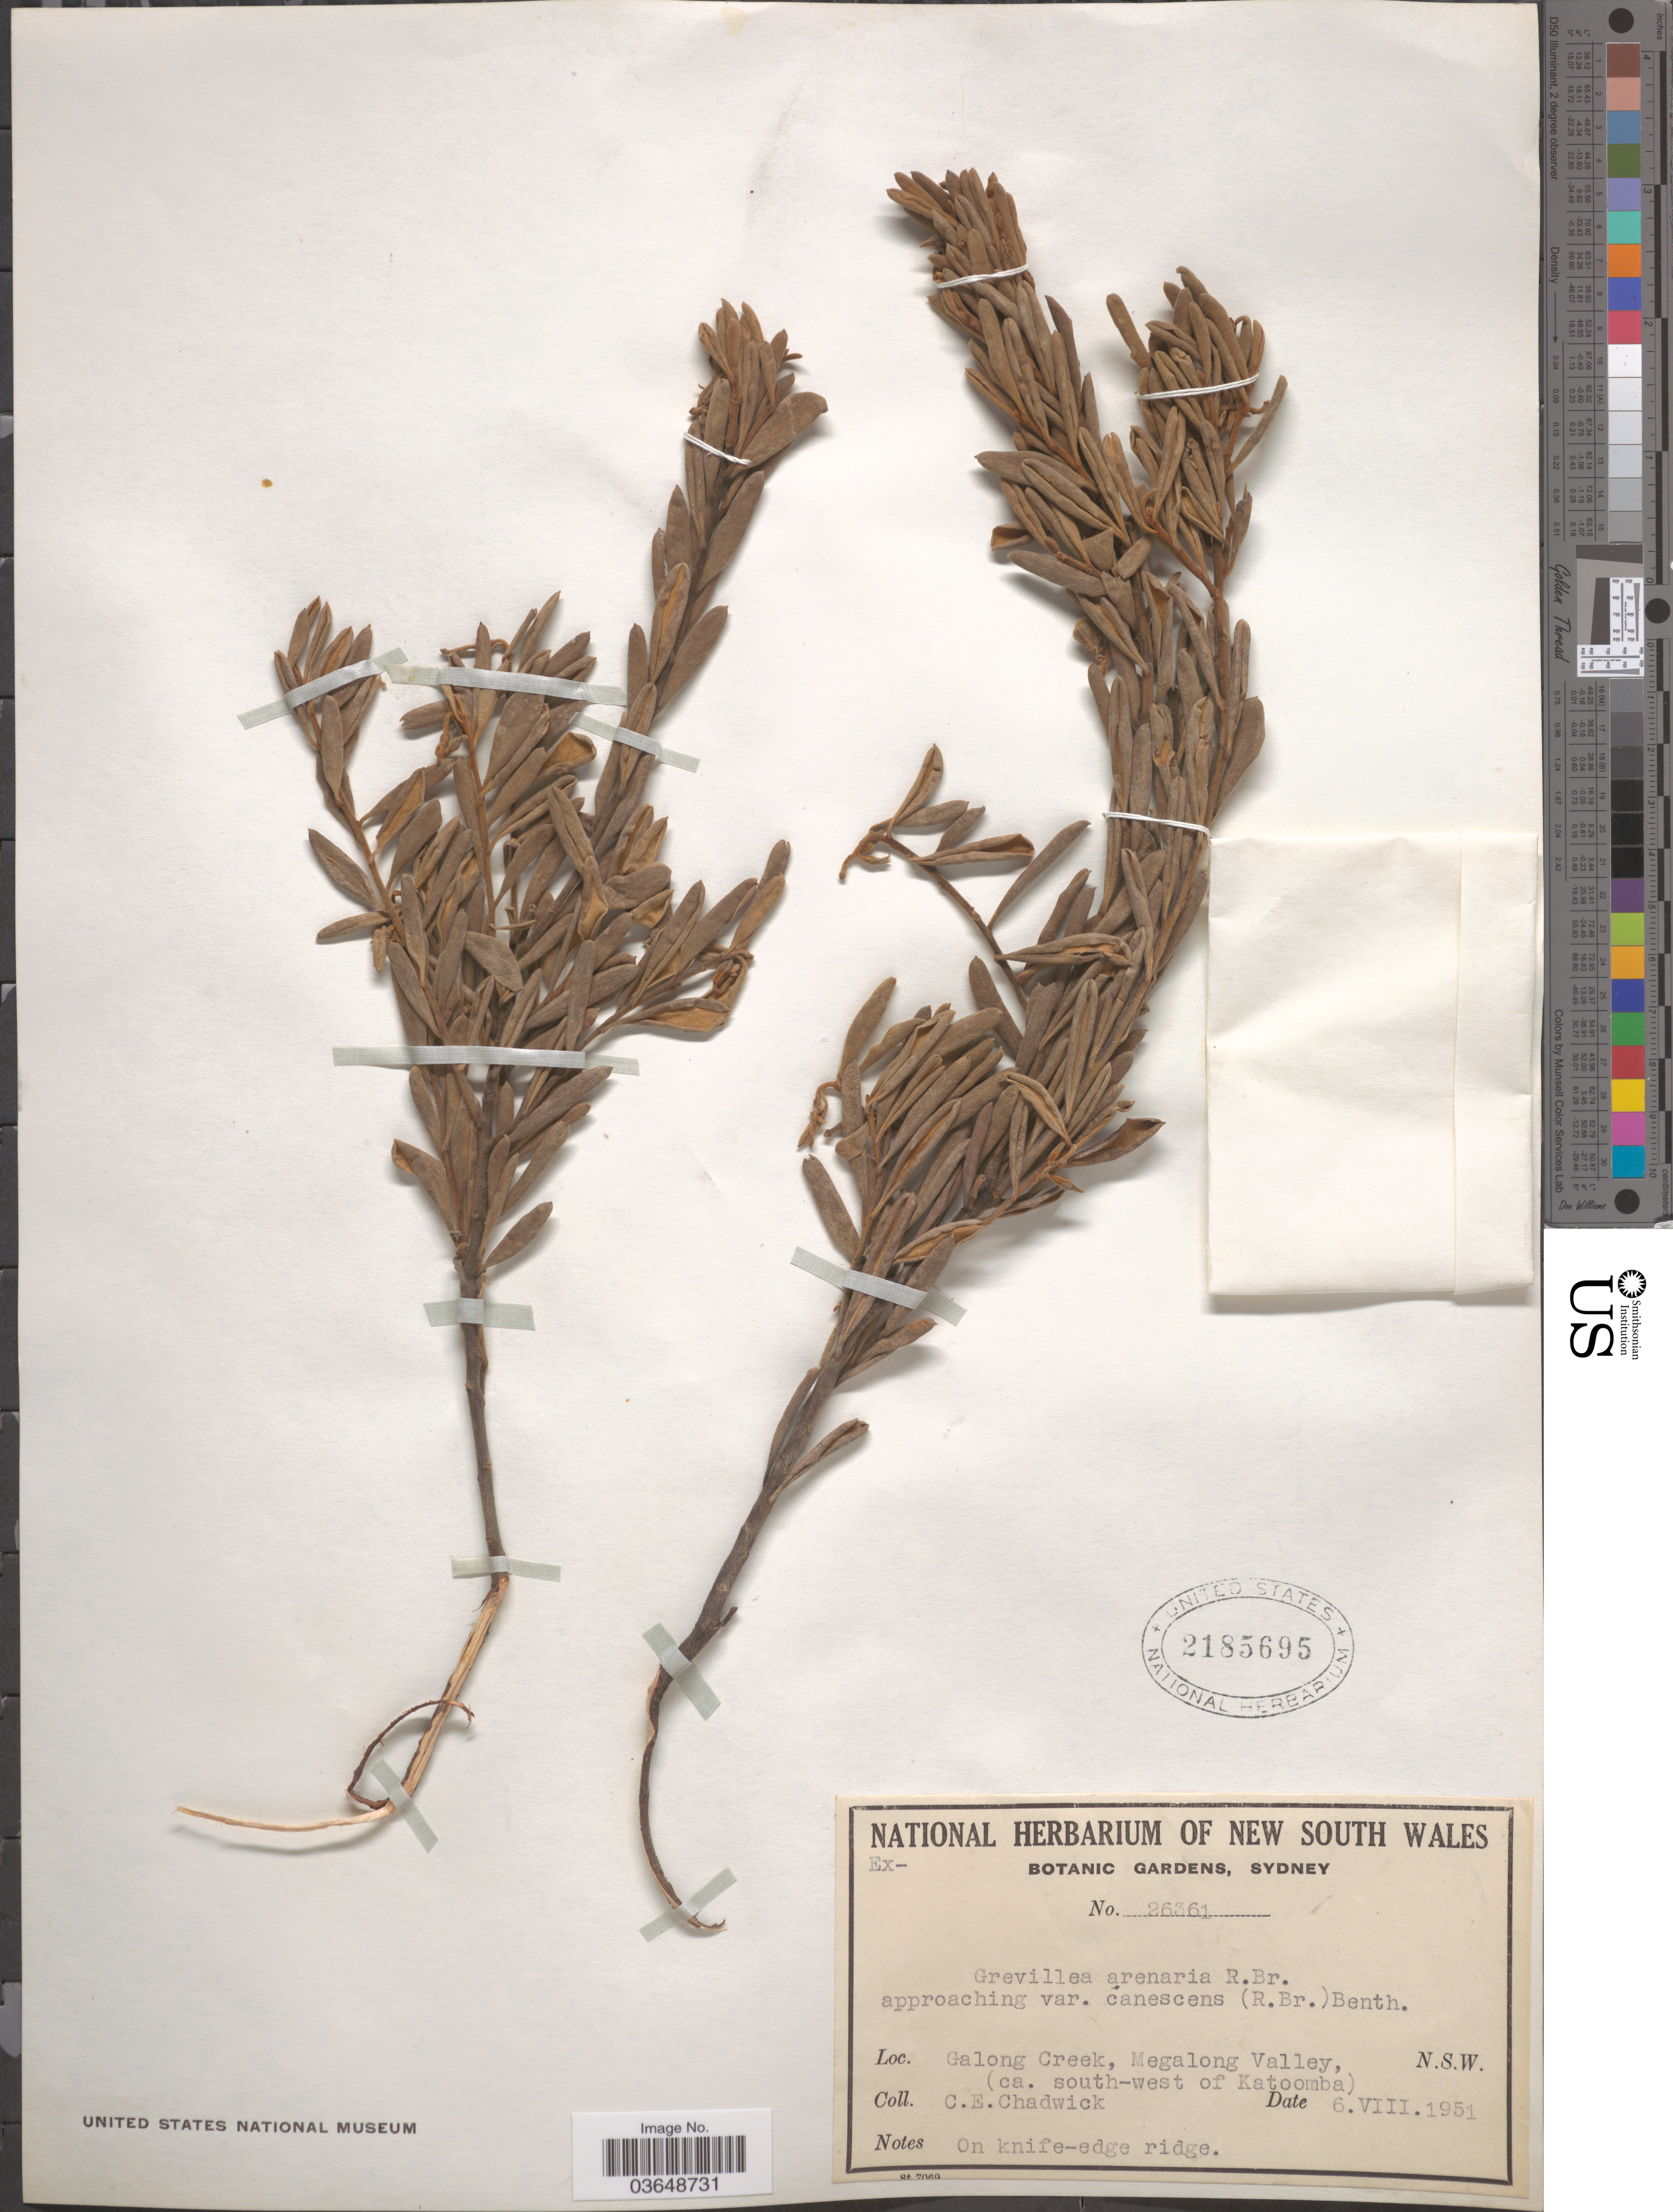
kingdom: Plantae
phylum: Tracheophyta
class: Magnoliopsida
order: Proteales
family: Proteaceae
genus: Grevillea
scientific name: Grevillea arenaria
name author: R. Br.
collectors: C. Chadwick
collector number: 26361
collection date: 1951-08-06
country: Australia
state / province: New South Wales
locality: Galong Creek, Megalong Valley, (ca. south-west of Katoomba).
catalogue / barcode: US 2185695